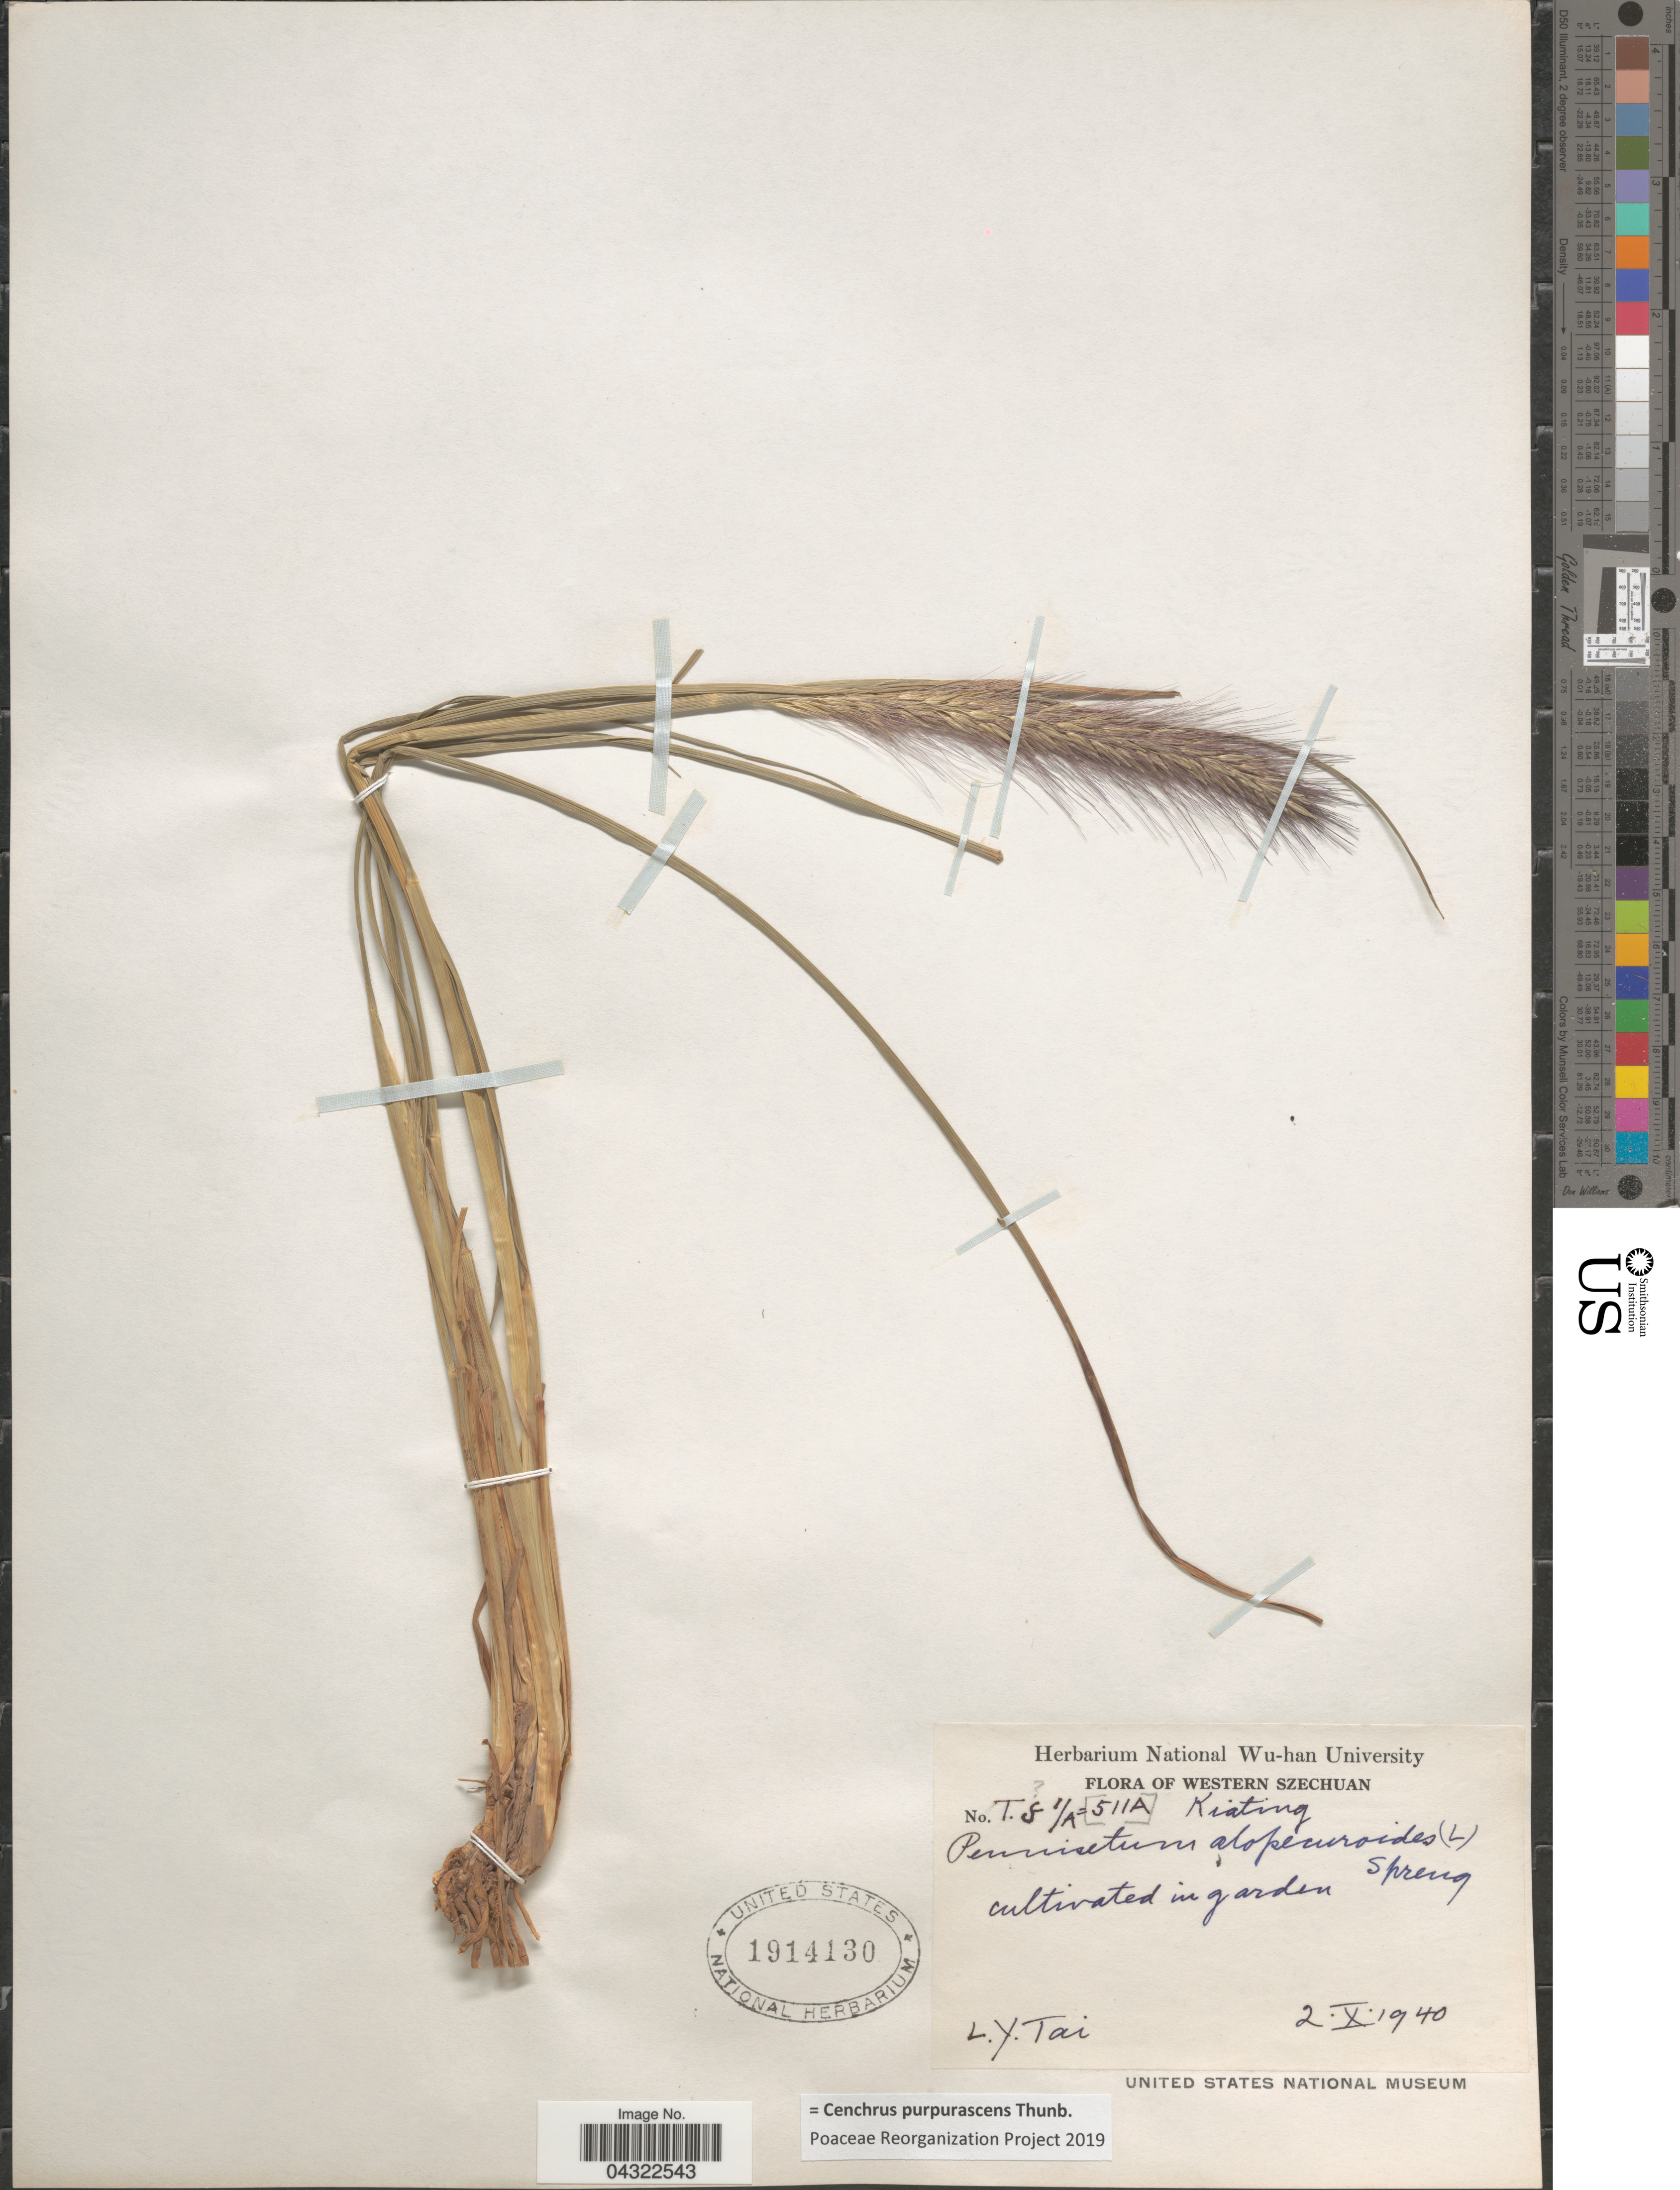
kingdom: Plantae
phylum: Tracheophyta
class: Liliopsida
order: Poales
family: Poaceae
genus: Cenchrus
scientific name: Cenchrus purpurascens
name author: Thunb.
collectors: L. Tai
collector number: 511A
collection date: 1940-10-02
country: China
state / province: Sichuan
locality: Western Szechuan. Cultivated in garden.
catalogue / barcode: US 1914130